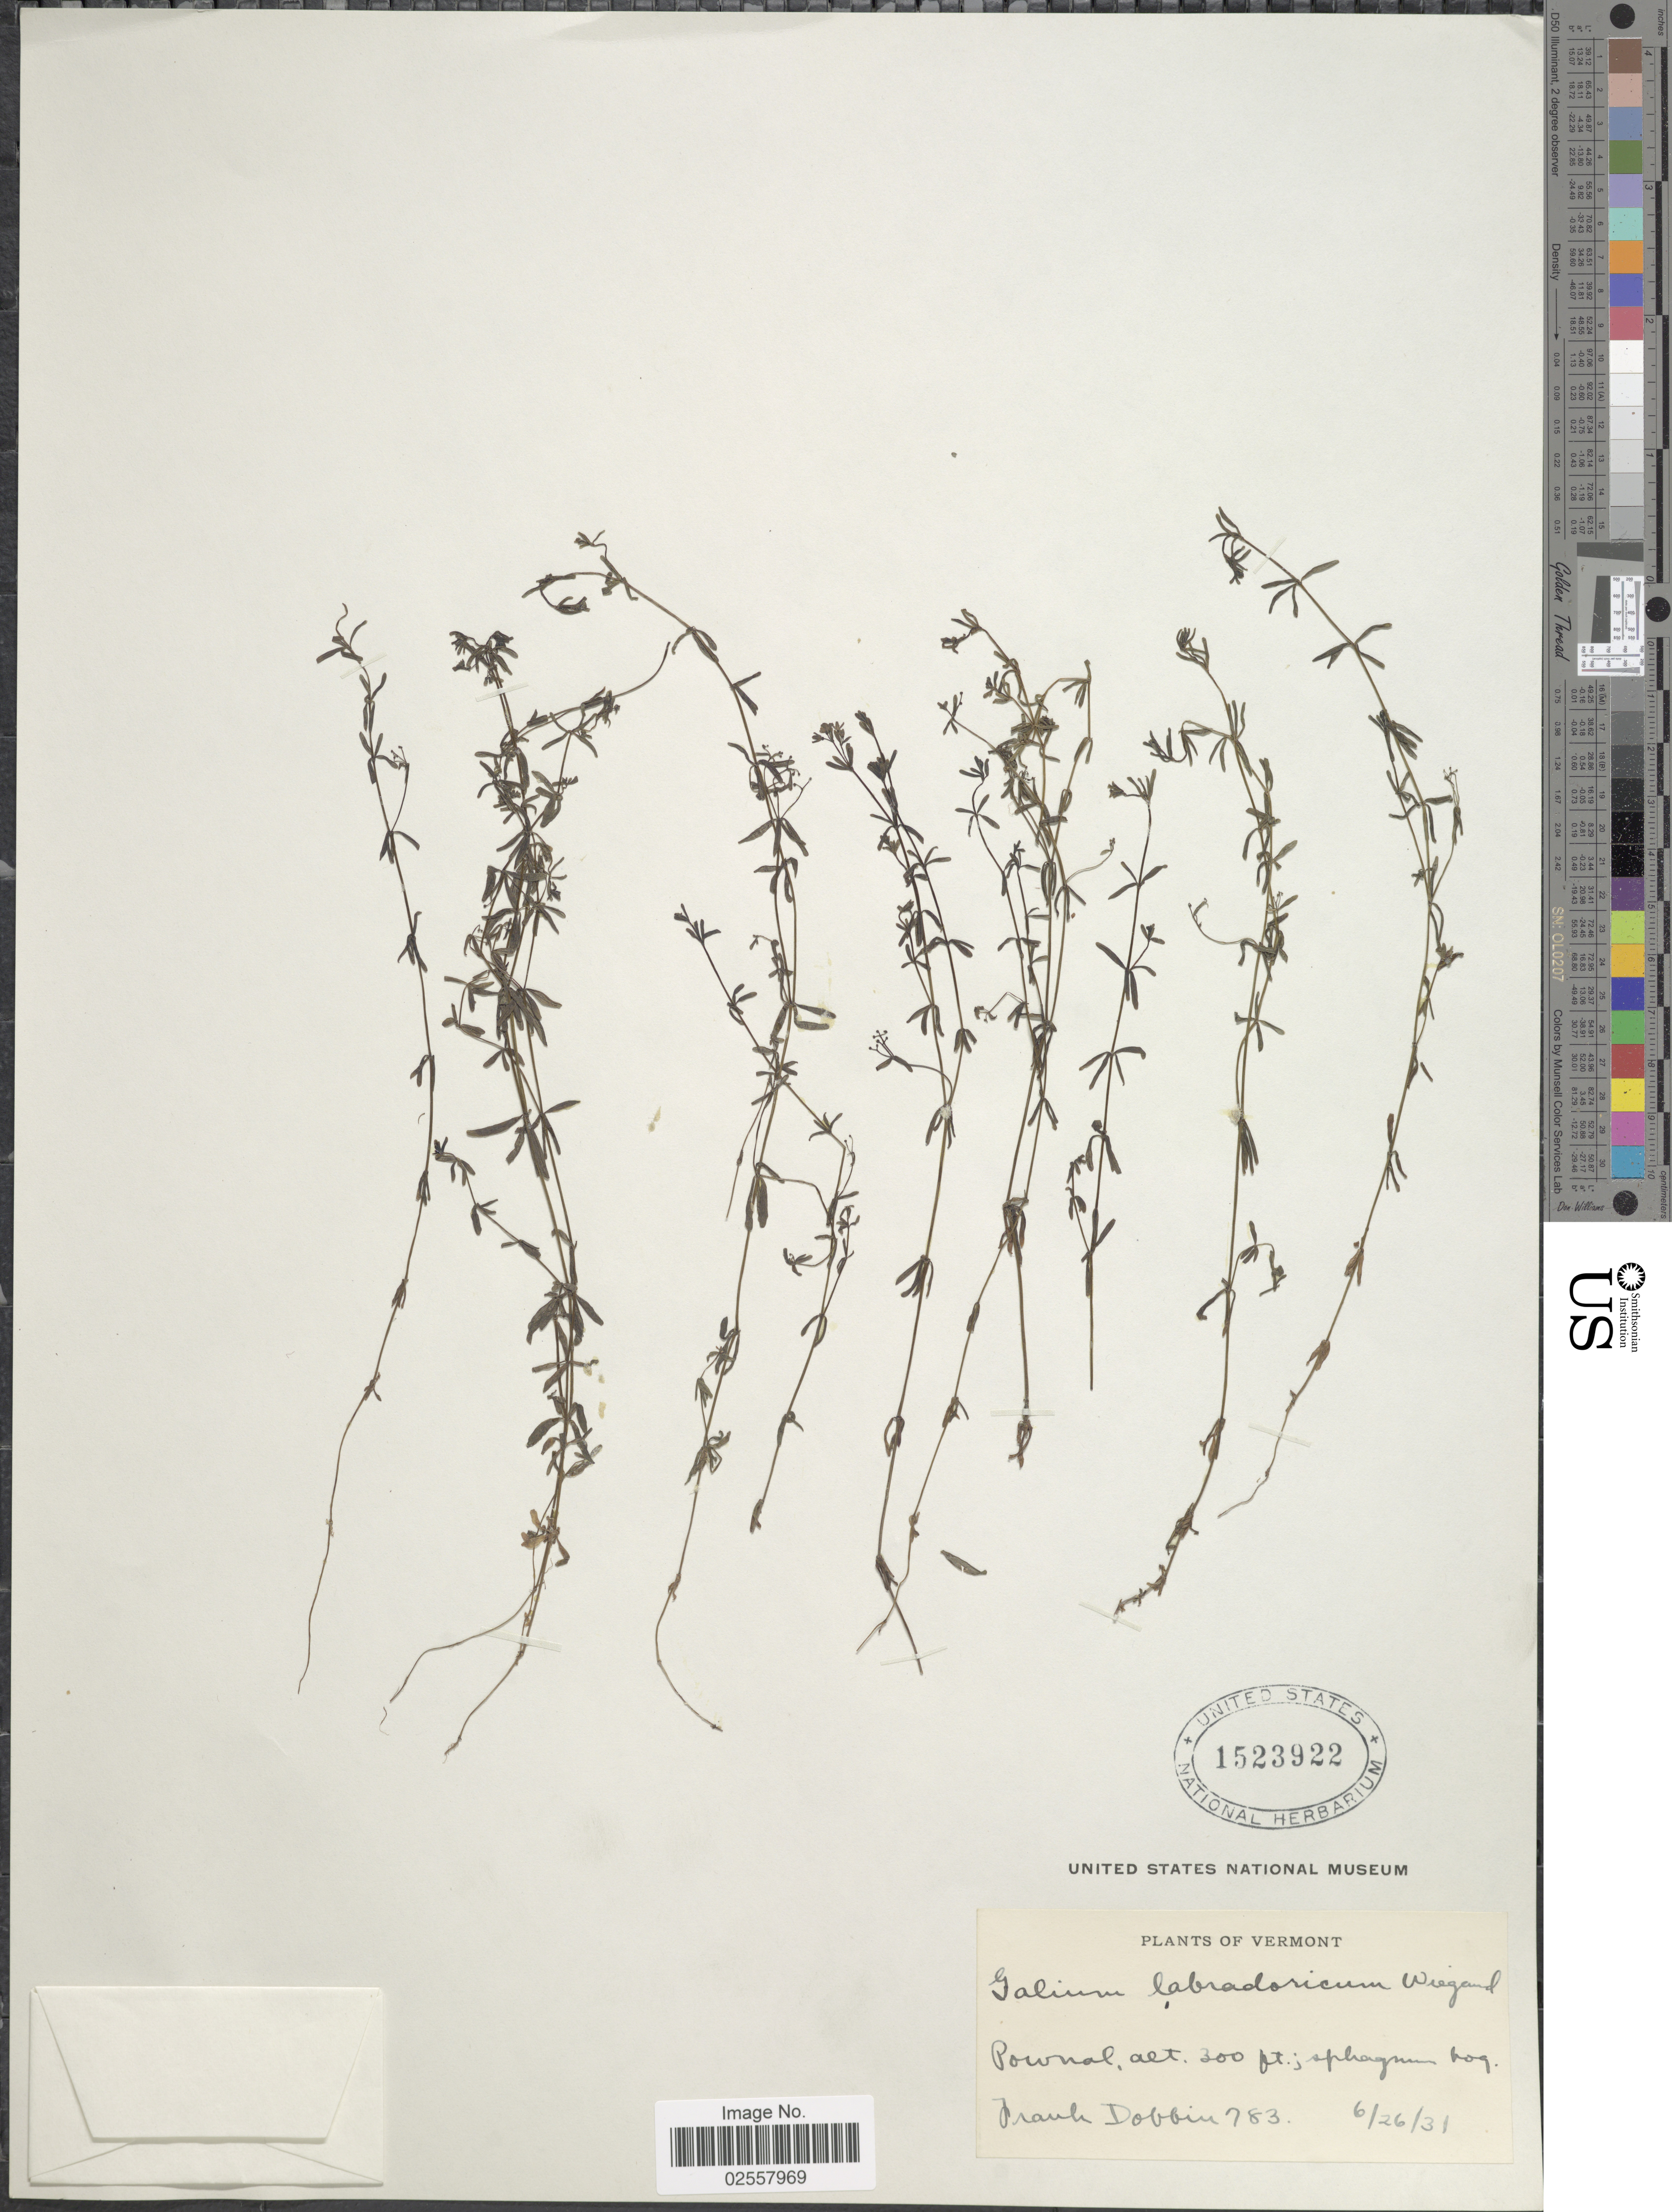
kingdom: Plantae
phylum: Tracheophyta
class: Magnoliopsida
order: Gentianales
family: Rubiaceae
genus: Galium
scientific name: Galium labradoricum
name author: (Wiegand) Wiegand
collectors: F. Dobbin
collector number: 783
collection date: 1931-06-26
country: United States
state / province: Vermont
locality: Pownal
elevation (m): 91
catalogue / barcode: US 1523922